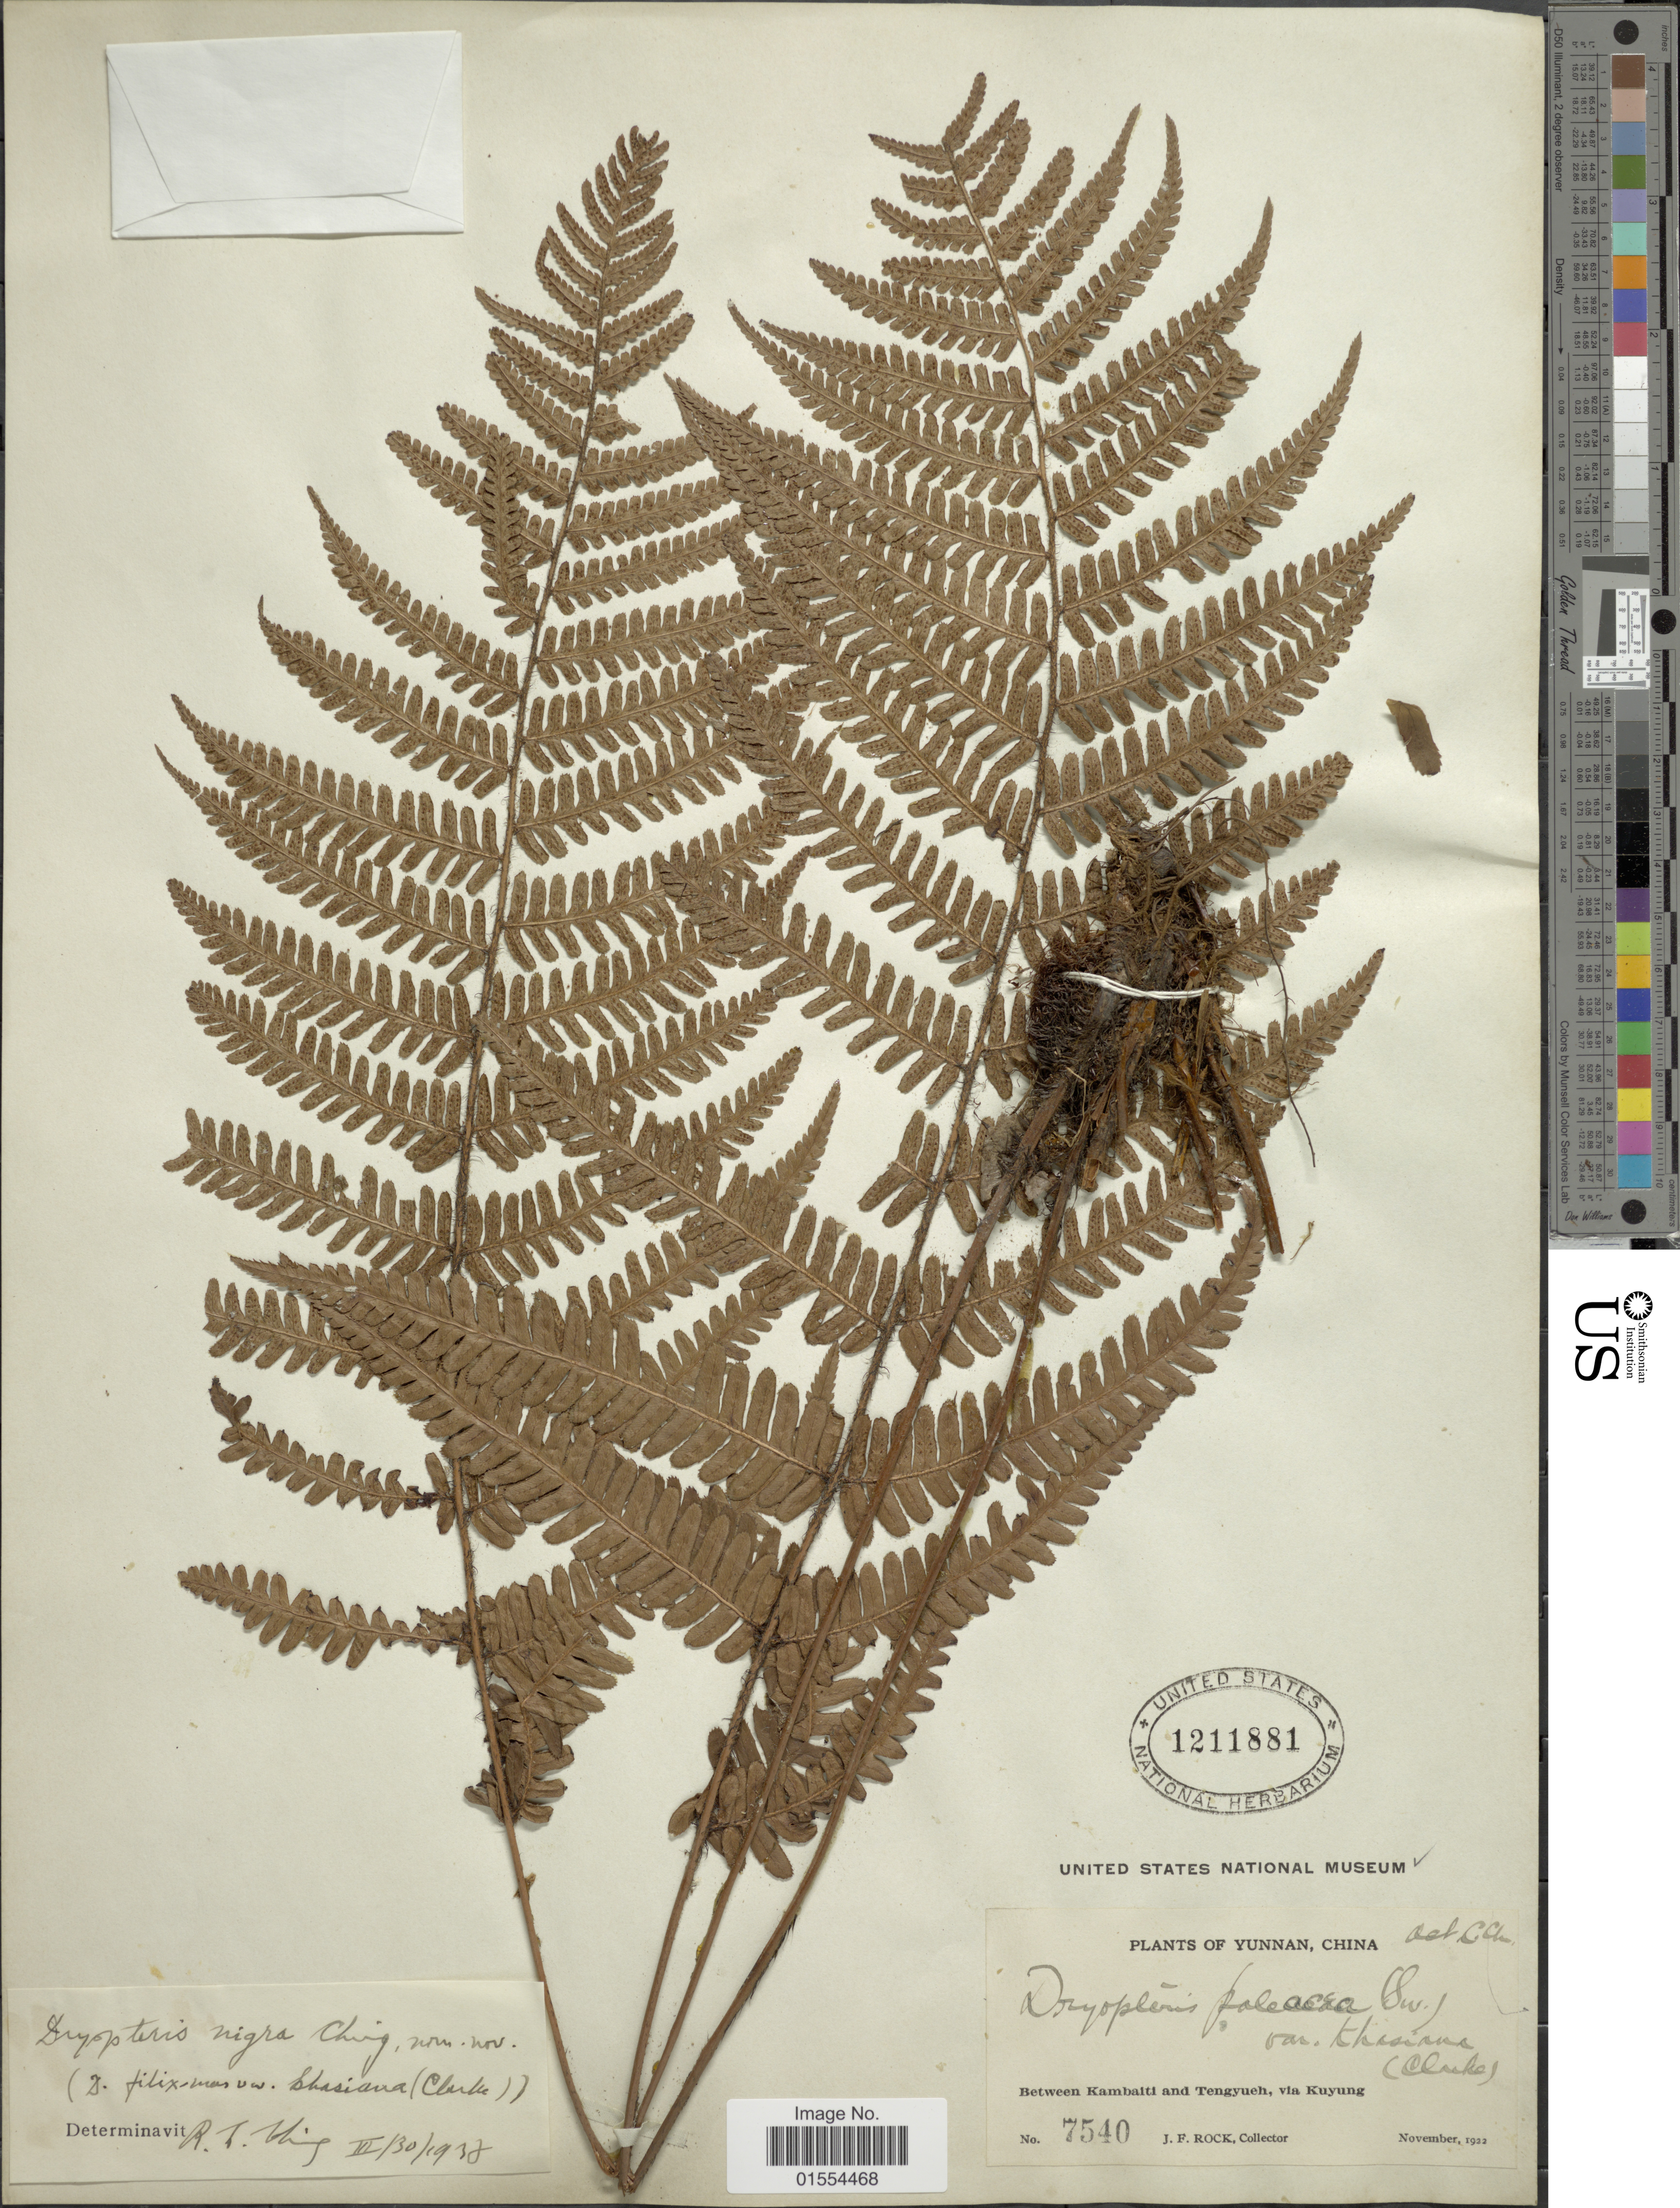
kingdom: Plantae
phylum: Tracheophyta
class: Polypodiopsida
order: Polypodiales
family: Dryopteridaceae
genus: Dryopteris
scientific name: Dryopteris nigra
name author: Ching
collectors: J. Rock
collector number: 7540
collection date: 1922-11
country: China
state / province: Yunnan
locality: Yunnan, China. Between Kambaiti and Tengyueh, via Kuyung.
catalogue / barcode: US 1211881